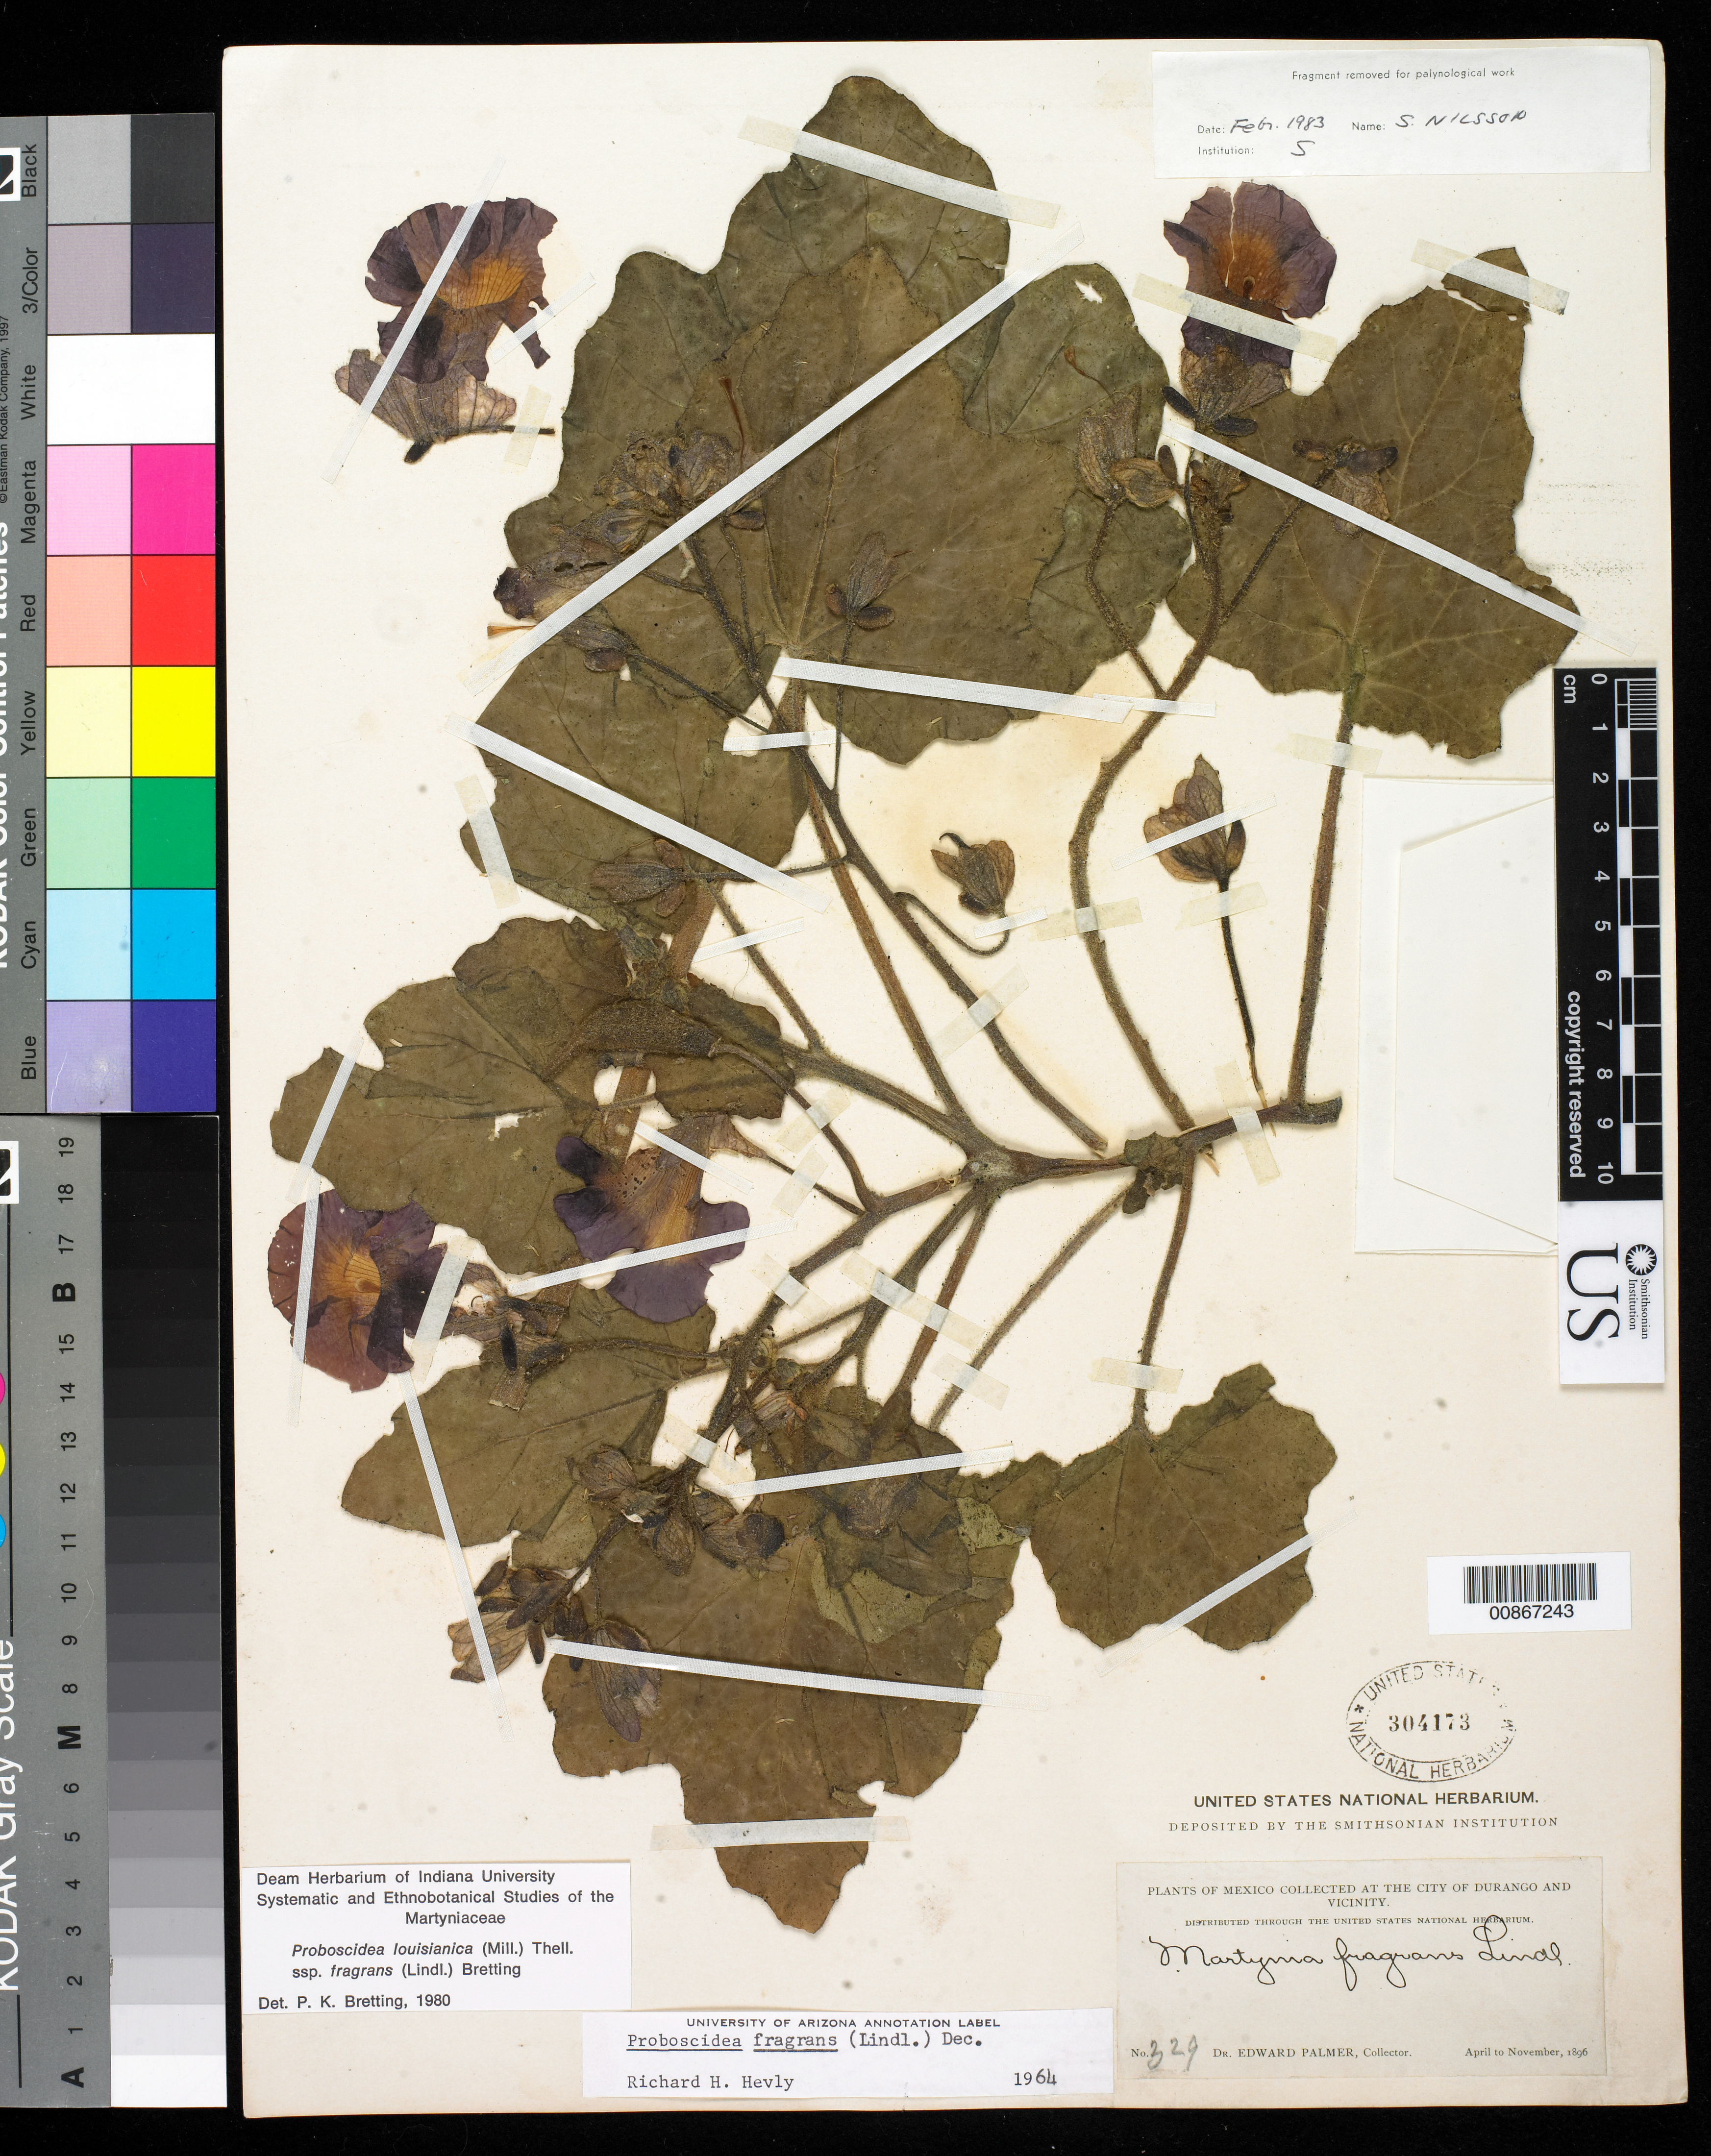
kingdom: Plantae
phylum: Tracheophyta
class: Magnoliopsida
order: Lamiales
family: Martyniaceae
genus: Proboscidea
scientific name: Proboscidea louisianica subsp. fragrans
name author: (Mill.) Thell.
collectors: E. Palmer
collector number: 329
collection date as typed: Apr 1896 to -- Nov 1896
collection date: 1896-04/1896-11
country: Mexico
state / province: Durango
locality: City of Durango and vicinity.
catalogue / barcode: US 304173